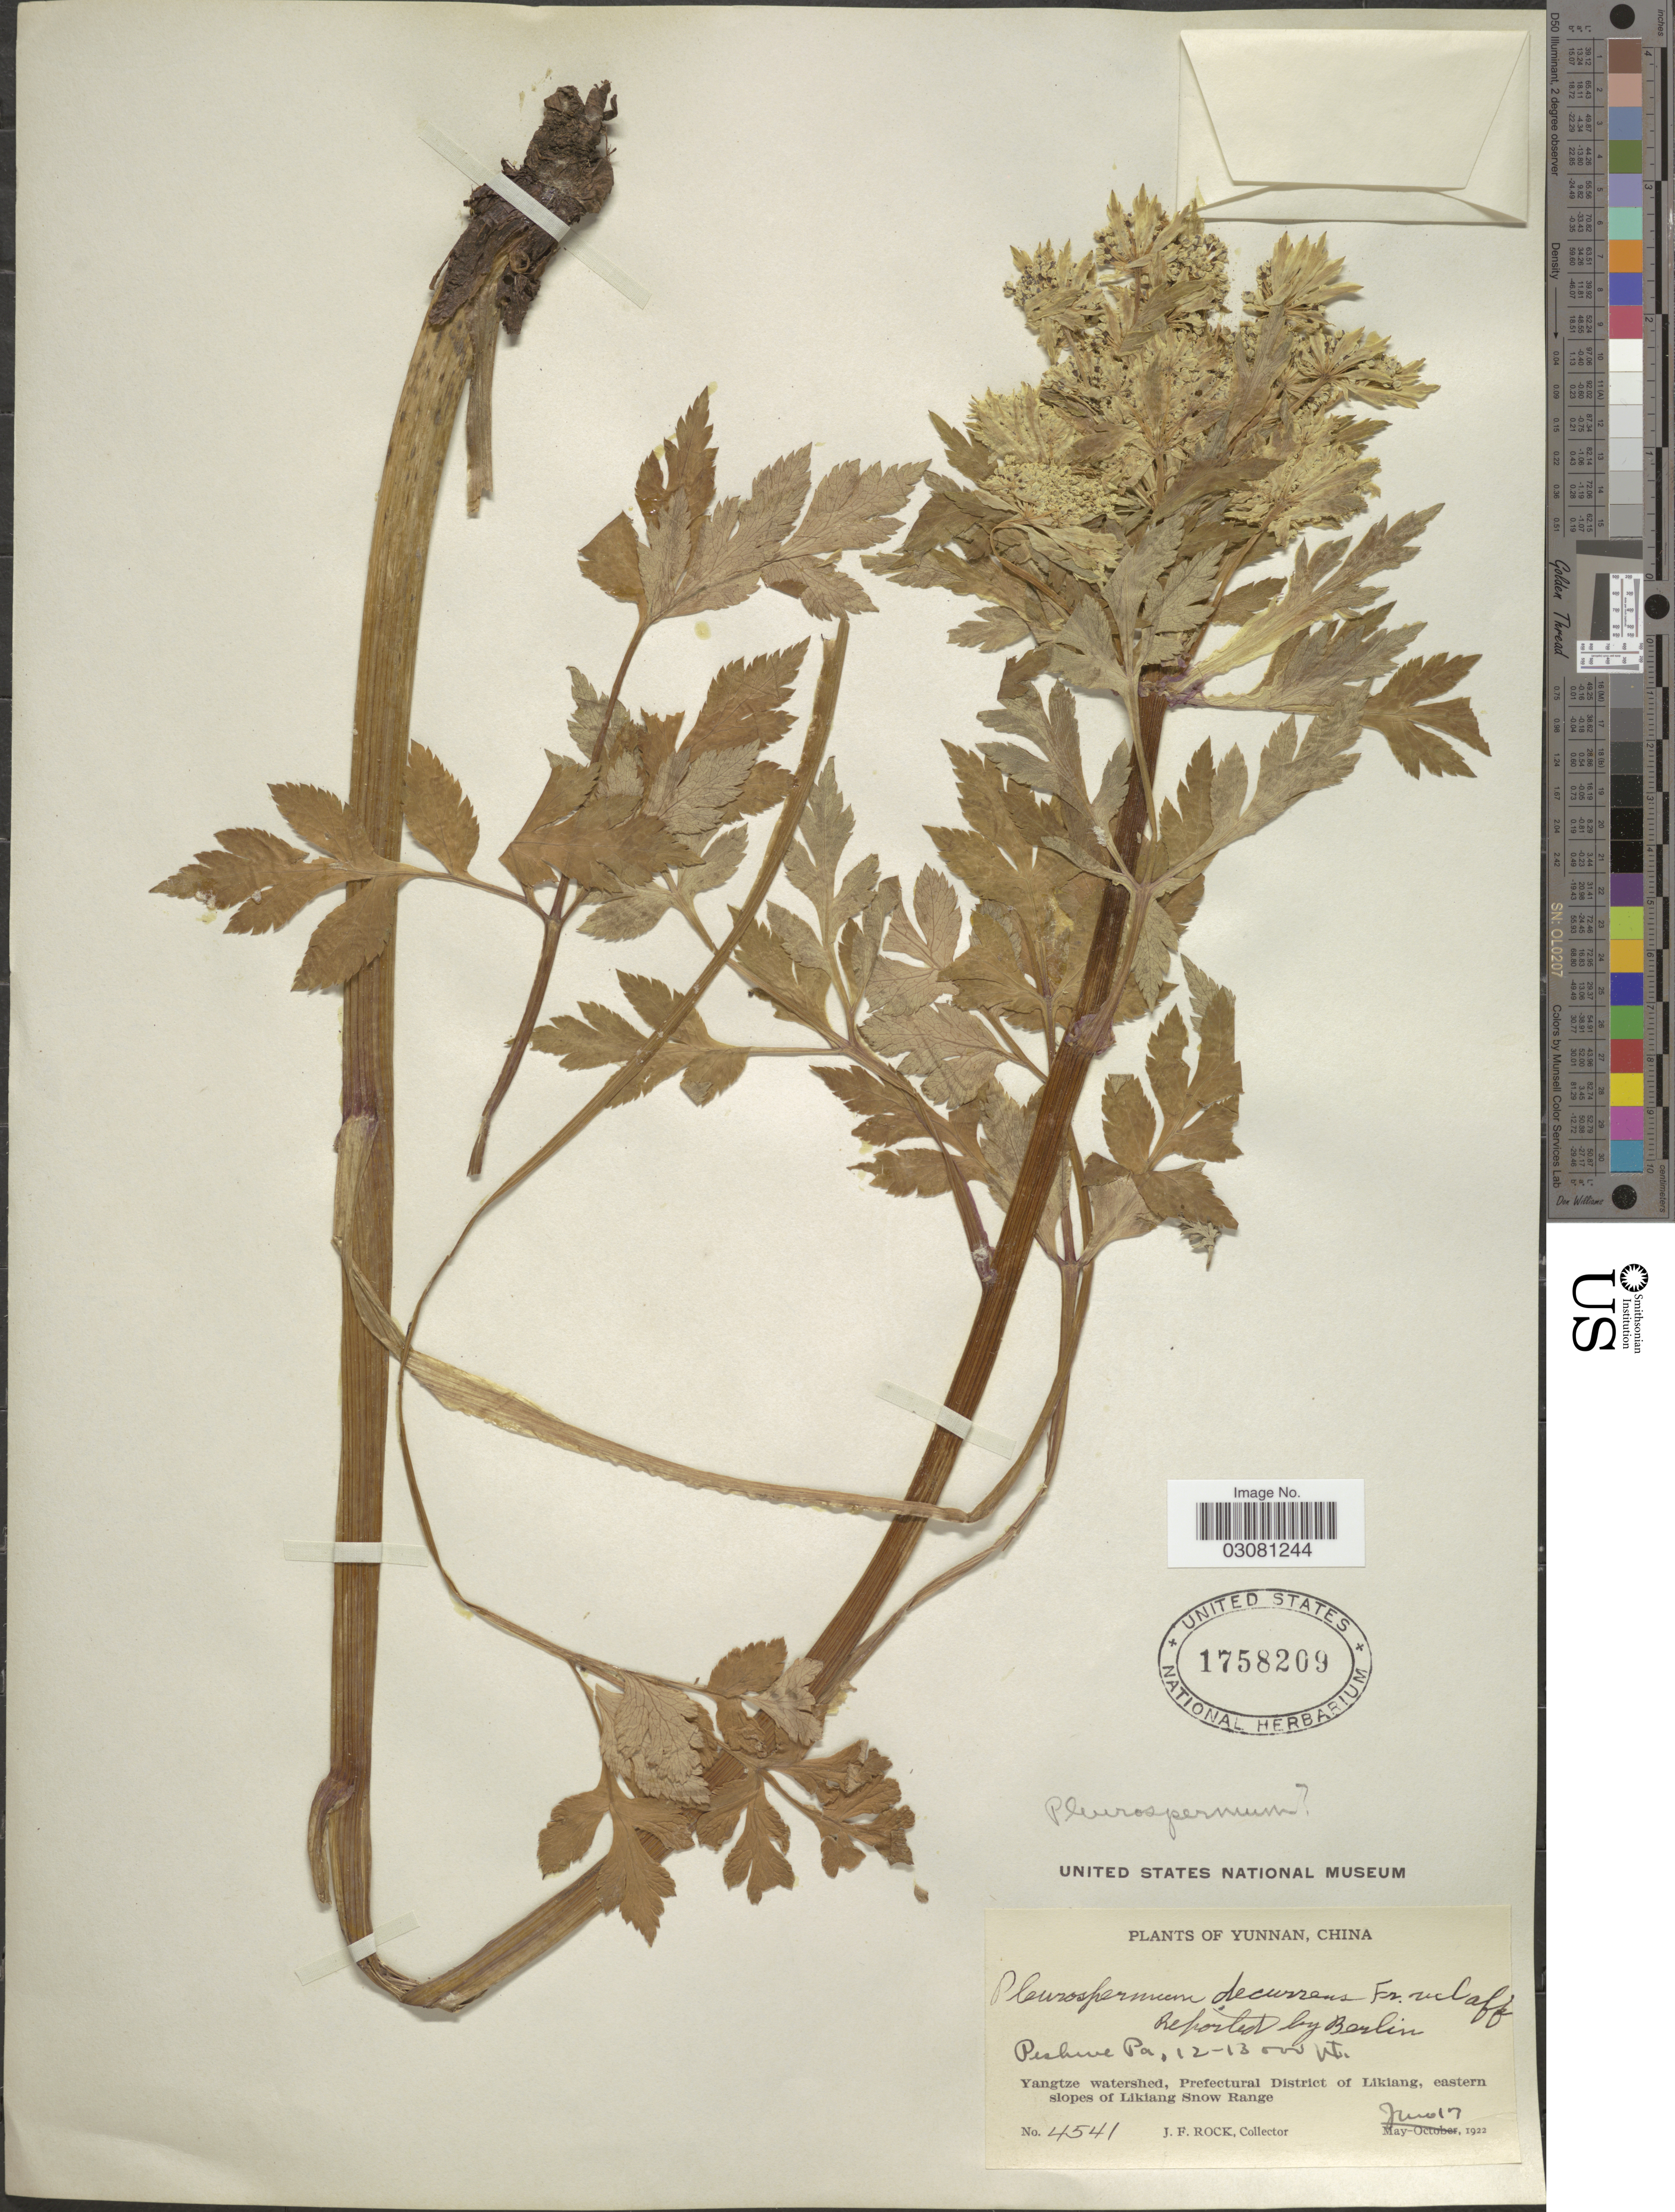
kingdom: Plantae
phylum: Tracheophyta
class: Magnoliopsida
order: Apiales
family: Apiaceae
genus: Pleurospermum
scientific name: Pleurospermum decurrens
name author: Franch.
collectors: J. Rock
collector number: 4541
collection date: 1922-06-17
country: China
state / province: Yunnan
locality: Peshwe Pa. Yangtze watershed, Prefectural District of Likiang, eastern slopes of Likiang Snow Range.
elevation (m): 3658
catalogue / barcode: US 1758209